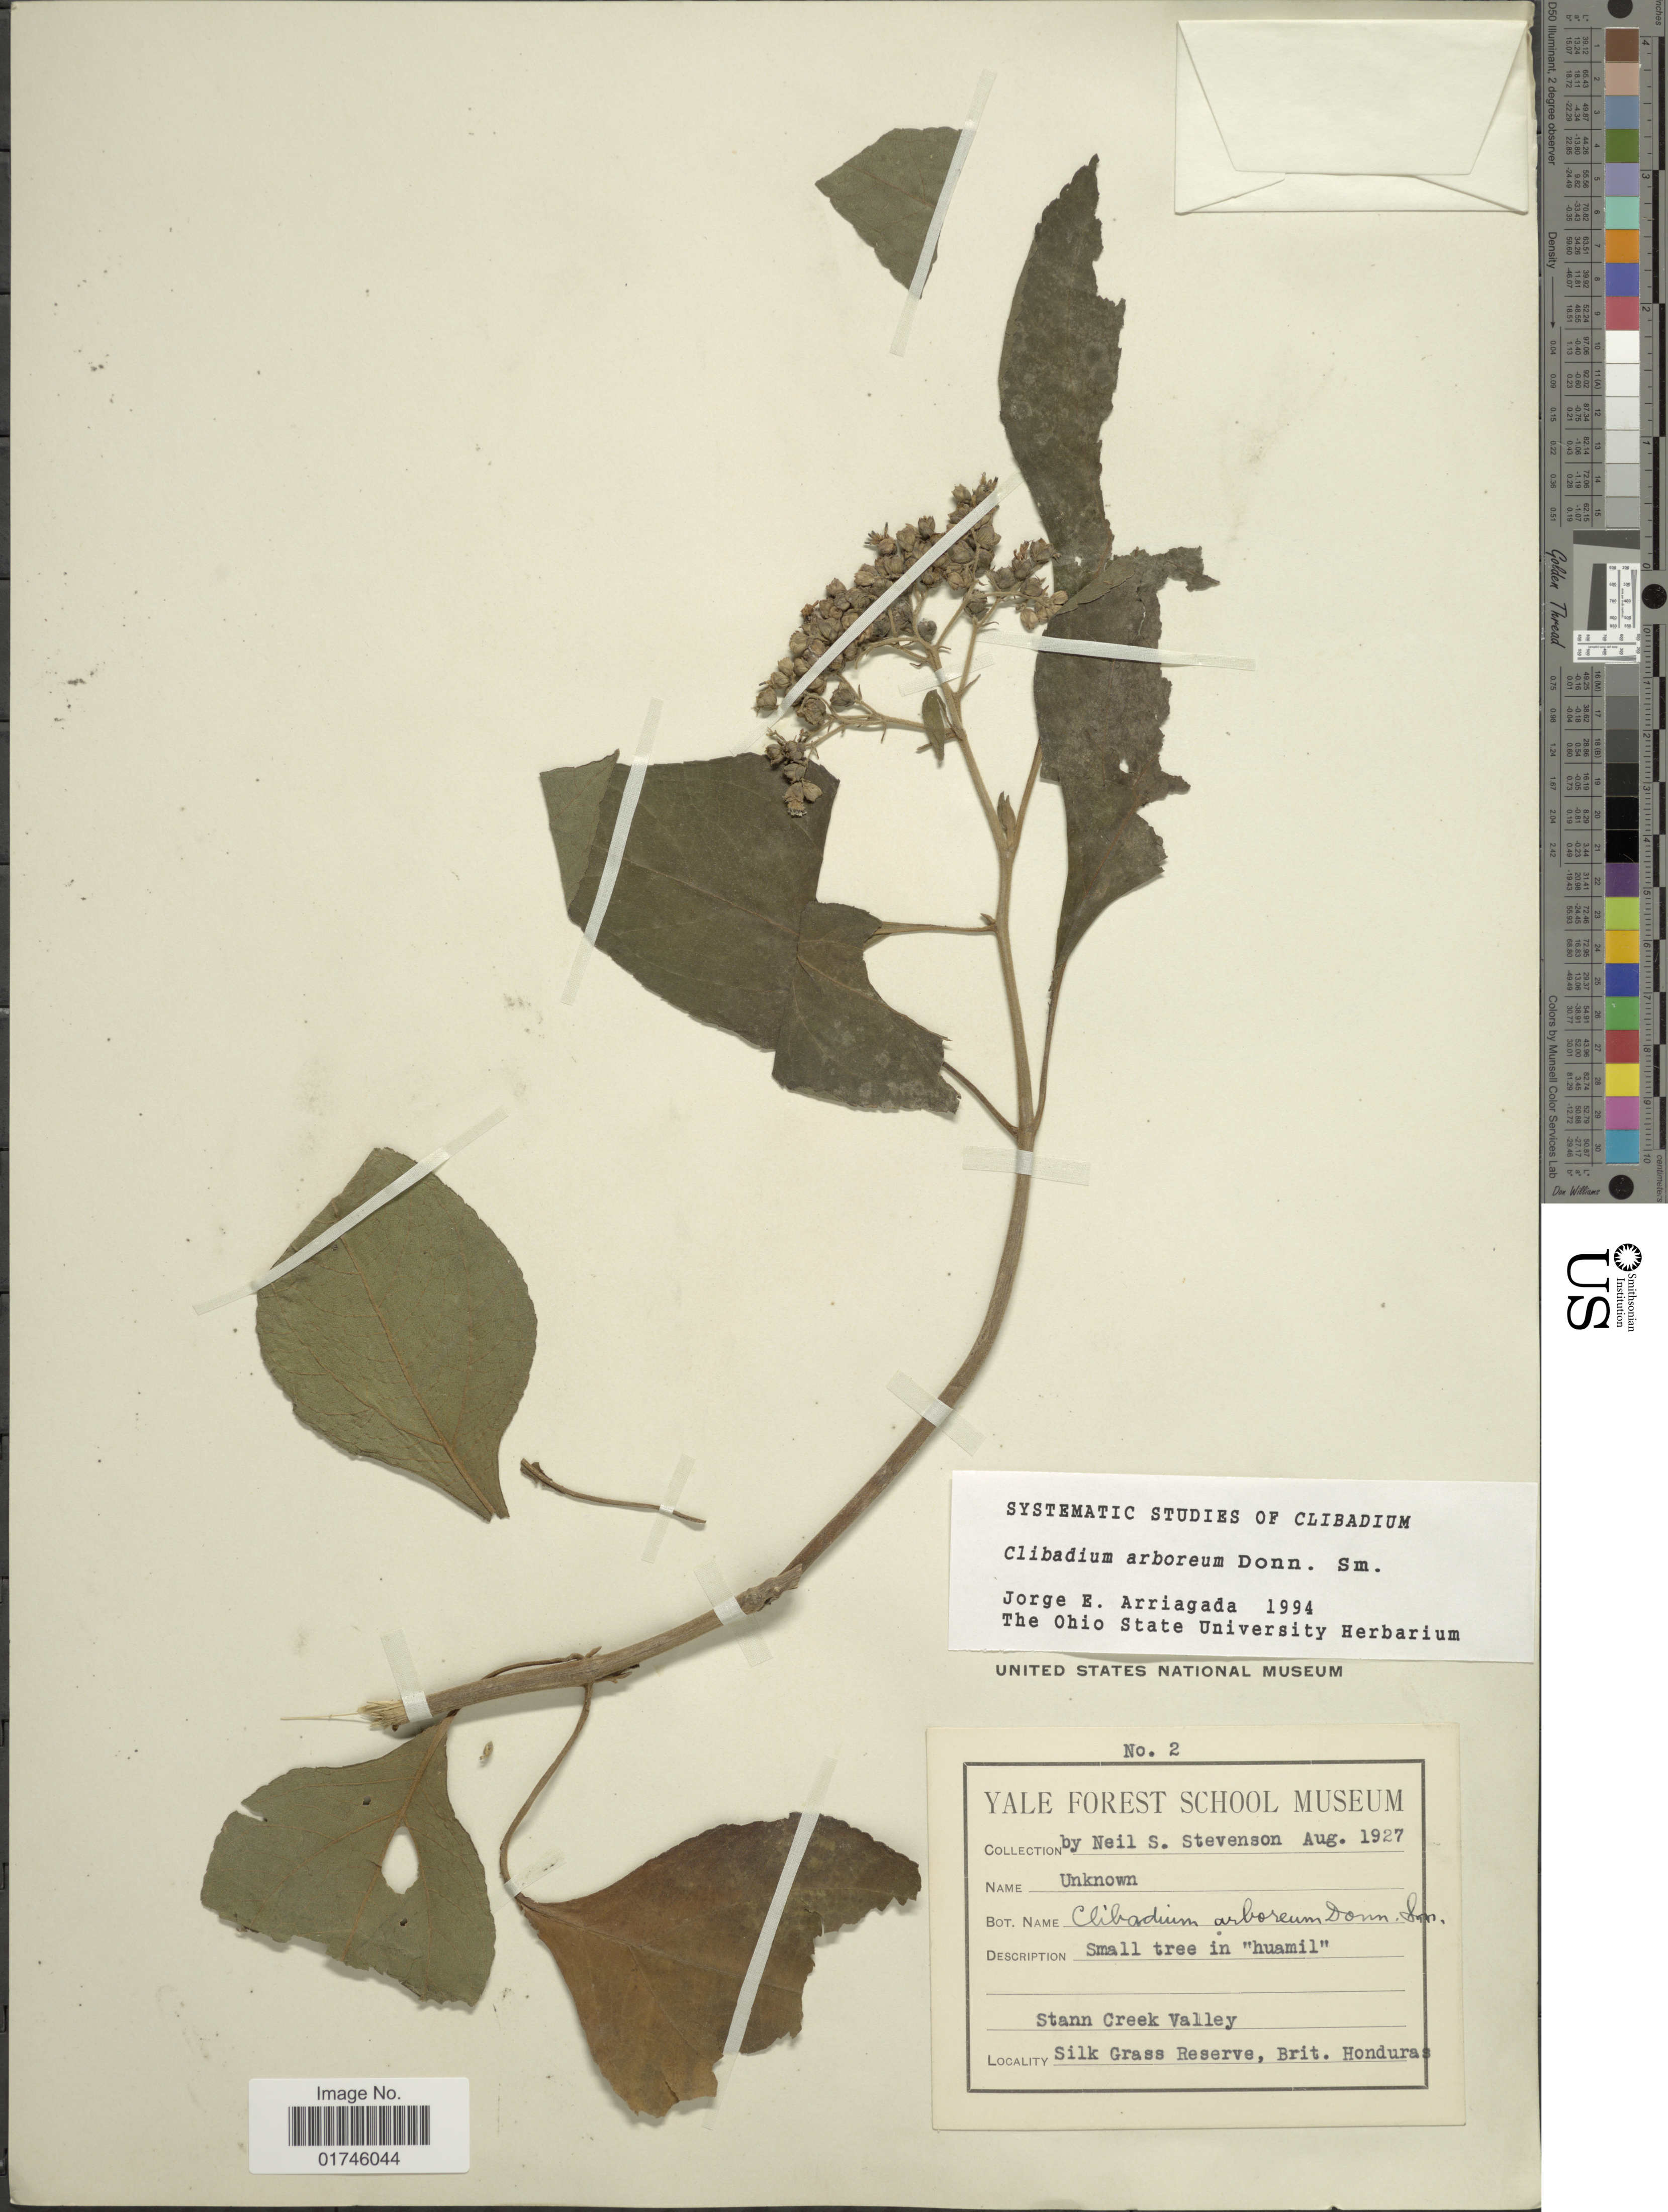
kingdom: Plantae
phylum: Tracheophyta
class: Magnoliopsida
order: Asterales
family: Asteraceae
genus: Clibadium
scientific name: Clibadium arboreum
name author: Donn. Sm.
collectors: N. Stevenson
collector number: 2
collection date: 1927-08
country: Belize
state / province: Stann Creek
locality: Stam Creek Valley.